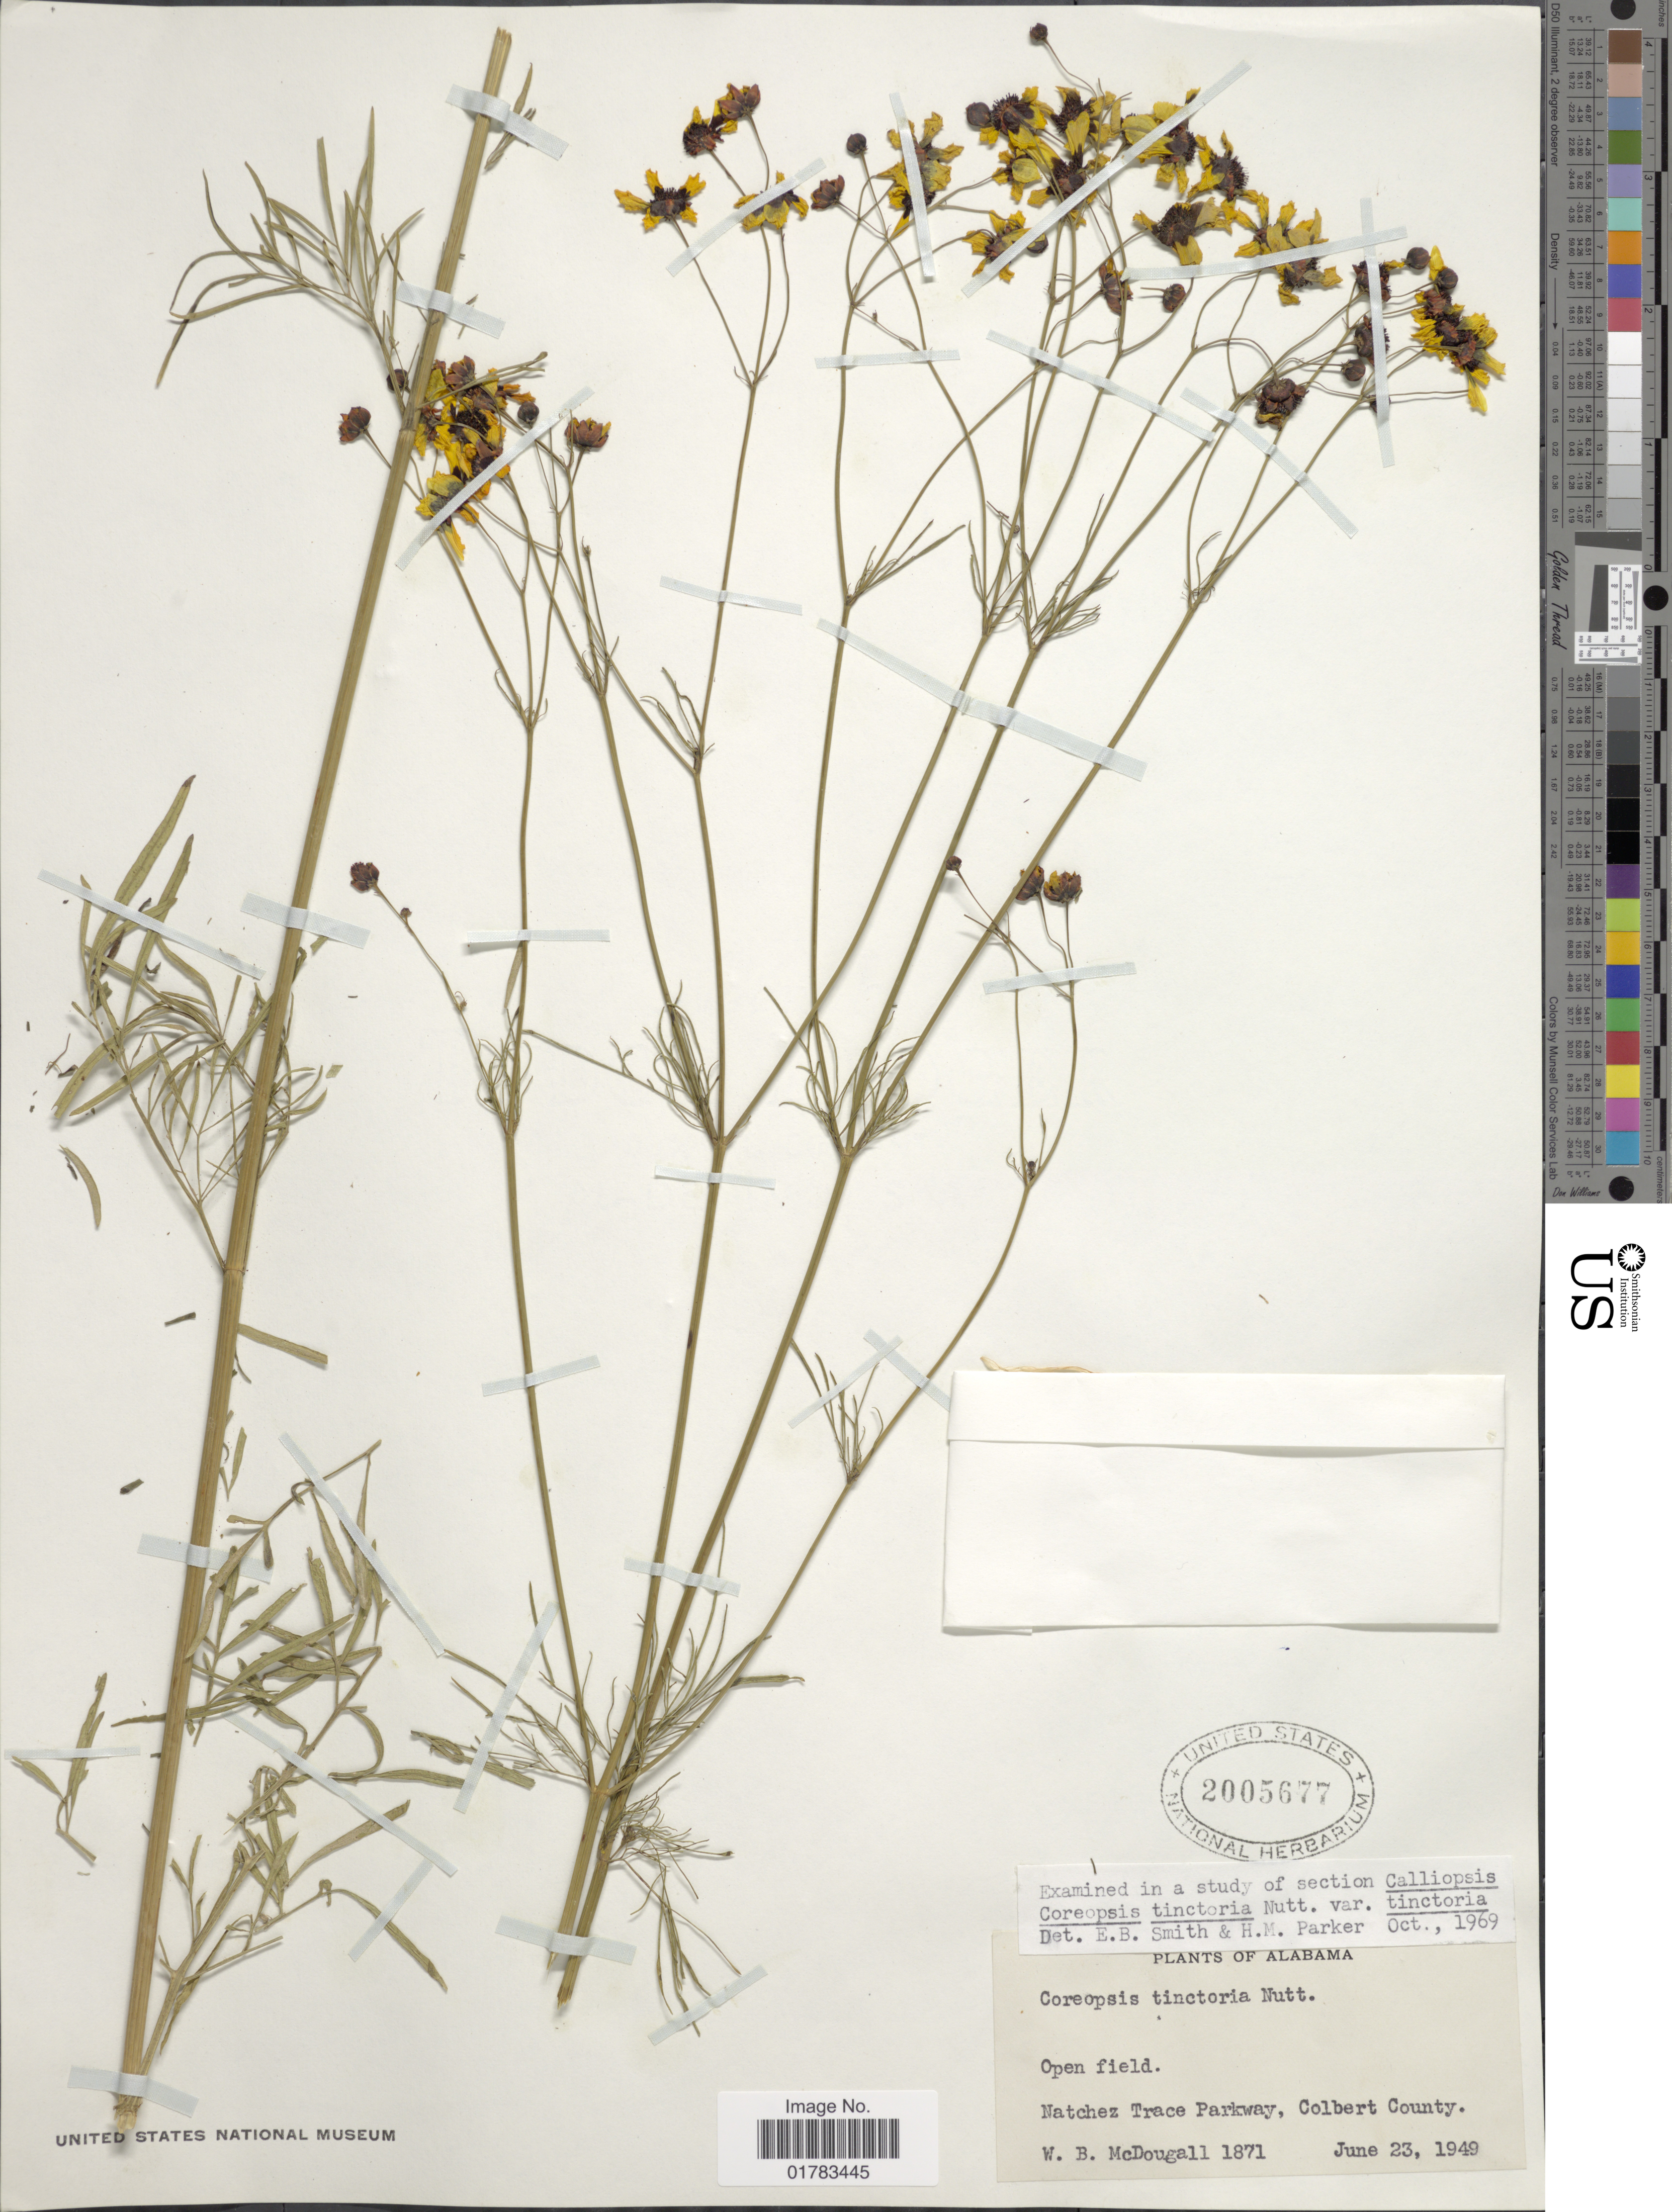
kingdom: Plantae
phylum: Tracheophyta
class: Magnoliopsida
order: Asterales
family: Asteraceae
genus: Coreopsis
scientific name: Coreopsis tinctoria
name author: Nutt.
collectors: W. B. McDougall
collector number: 1871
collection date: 1949-06-23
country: United States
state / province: Alabama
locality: Open field, Natchez Trace Parkway, Colbert County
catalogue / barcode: US 2005677